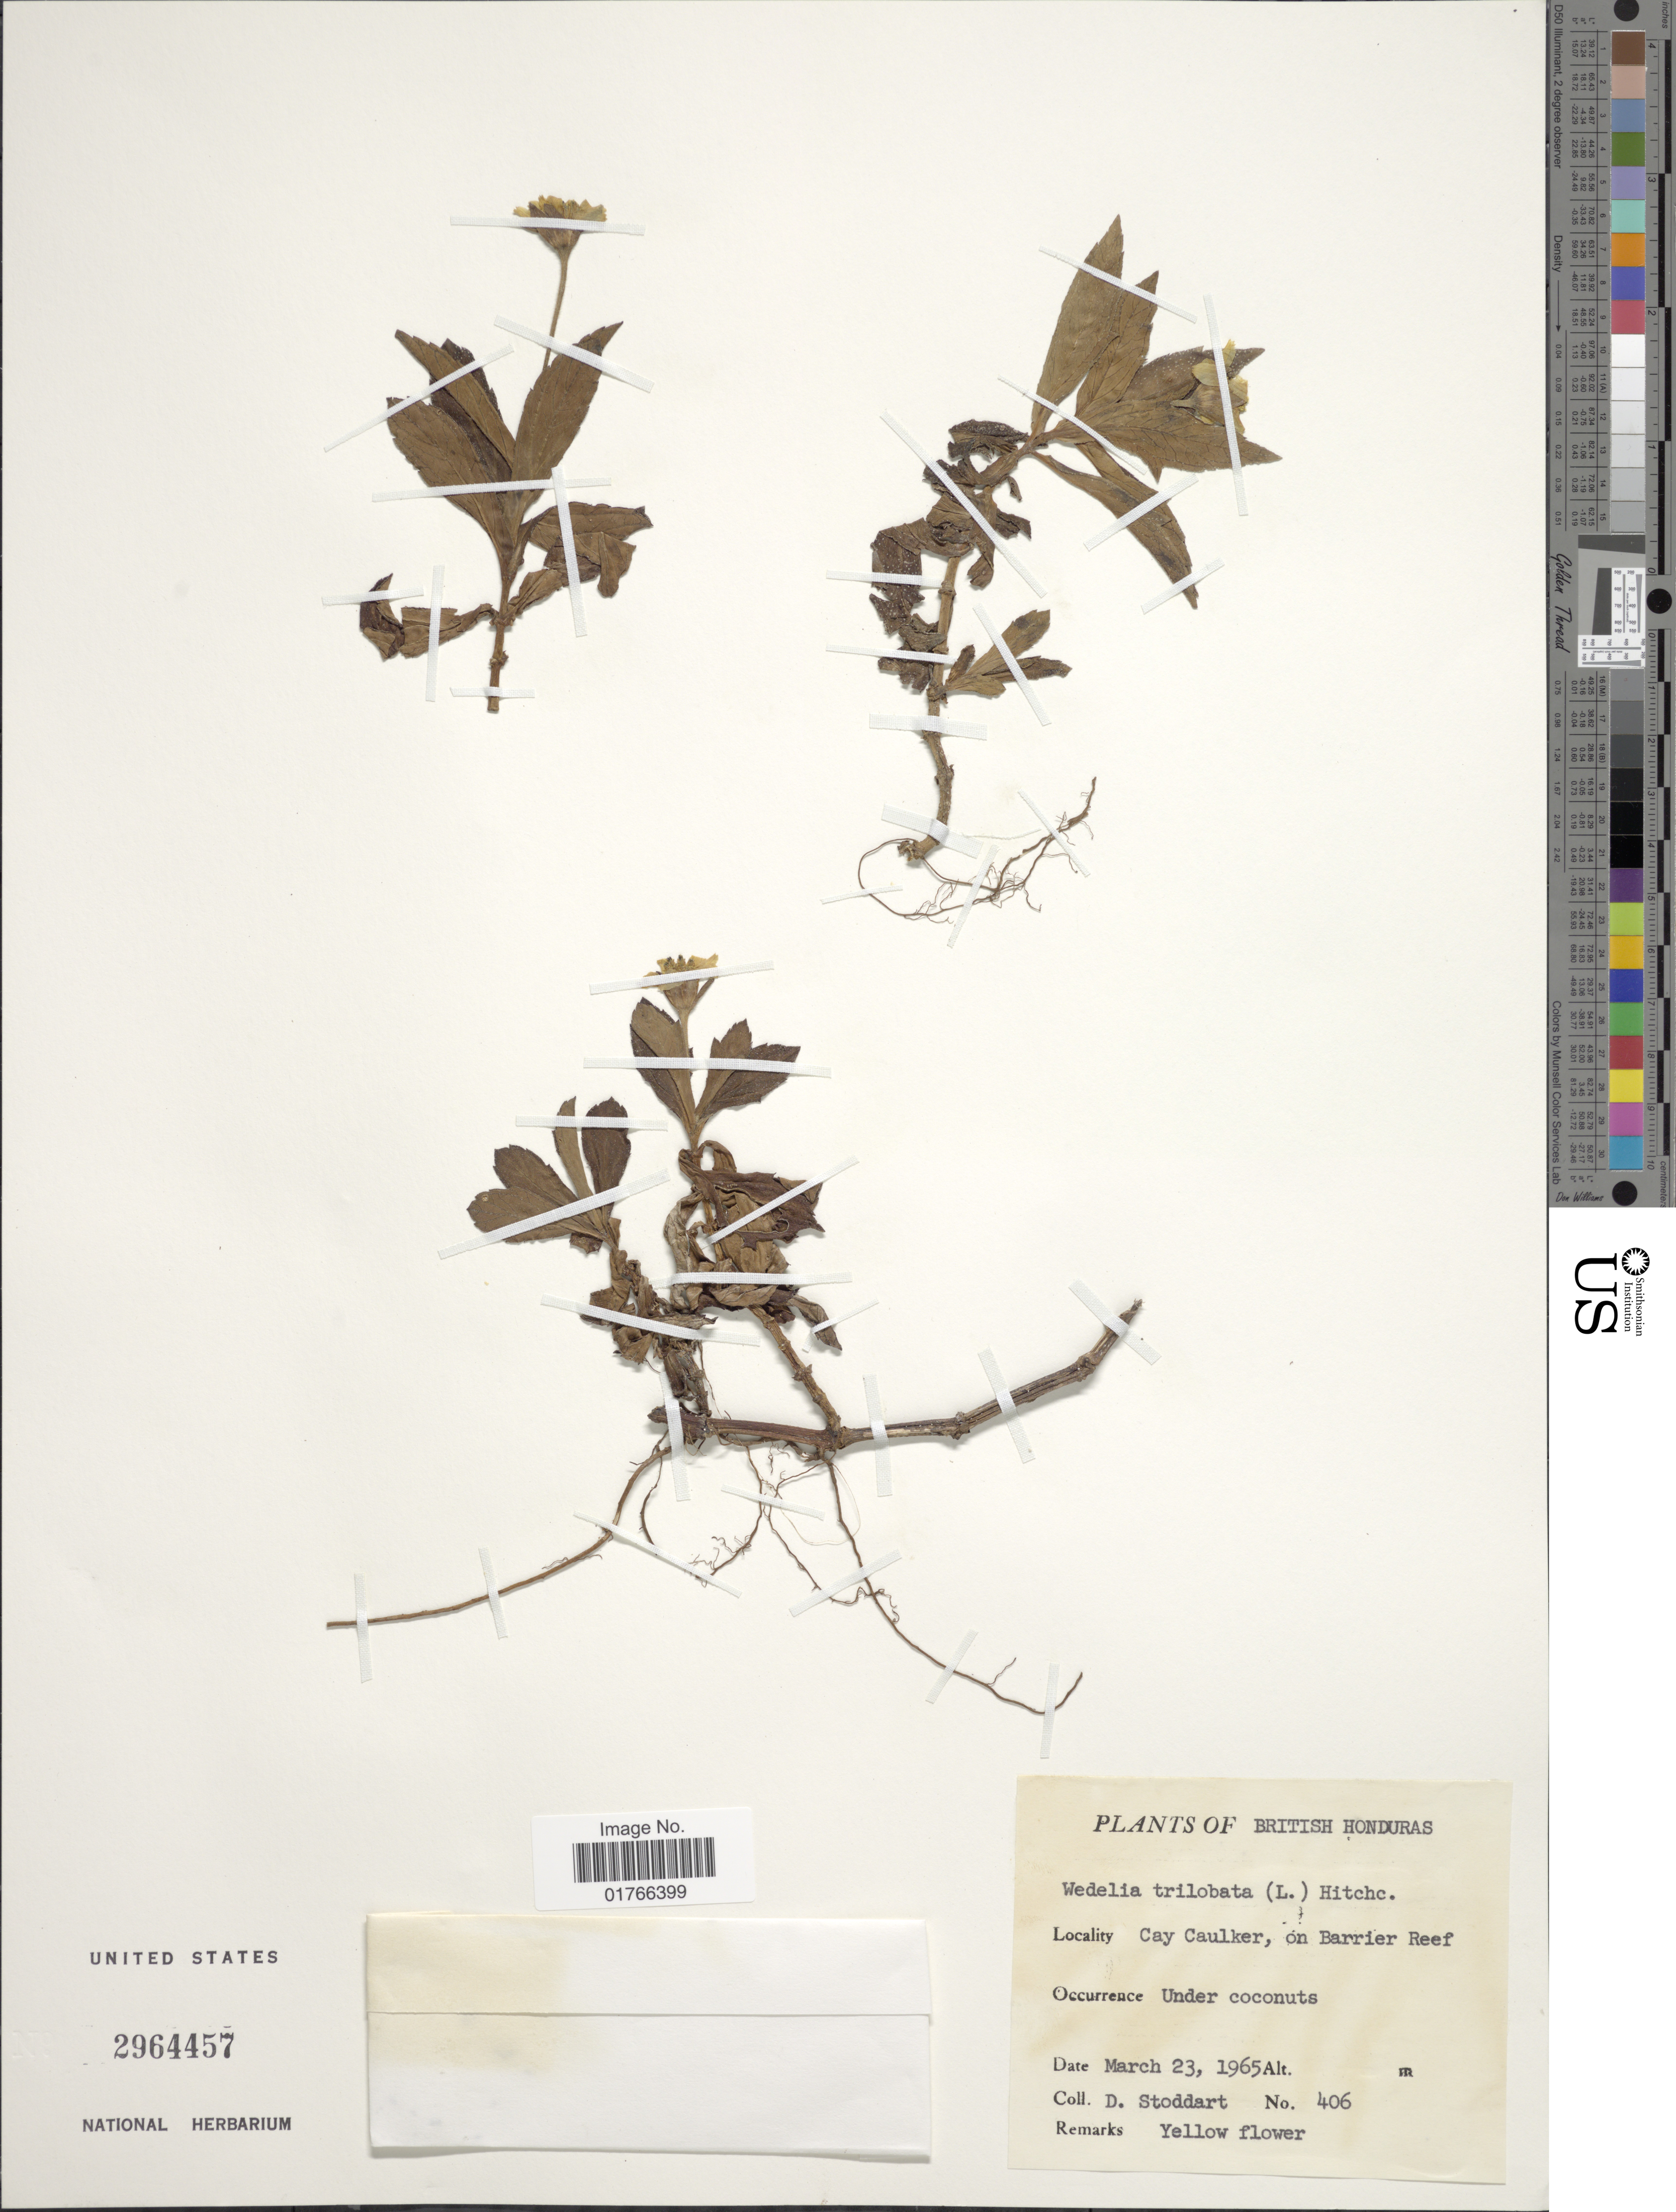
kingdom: Plantae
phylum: Tracheophyta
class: Magnoliopsida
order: Asterales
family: Asteraceae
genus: Sphagneticola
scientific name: Sphagneticola trilobata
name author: (L.) Pruski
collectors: D. Stoddart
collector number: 406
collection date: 1965-03-23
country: Belize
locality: British Honduras, Cay Caulker, on Barrier Reef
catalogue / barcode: US 2964457